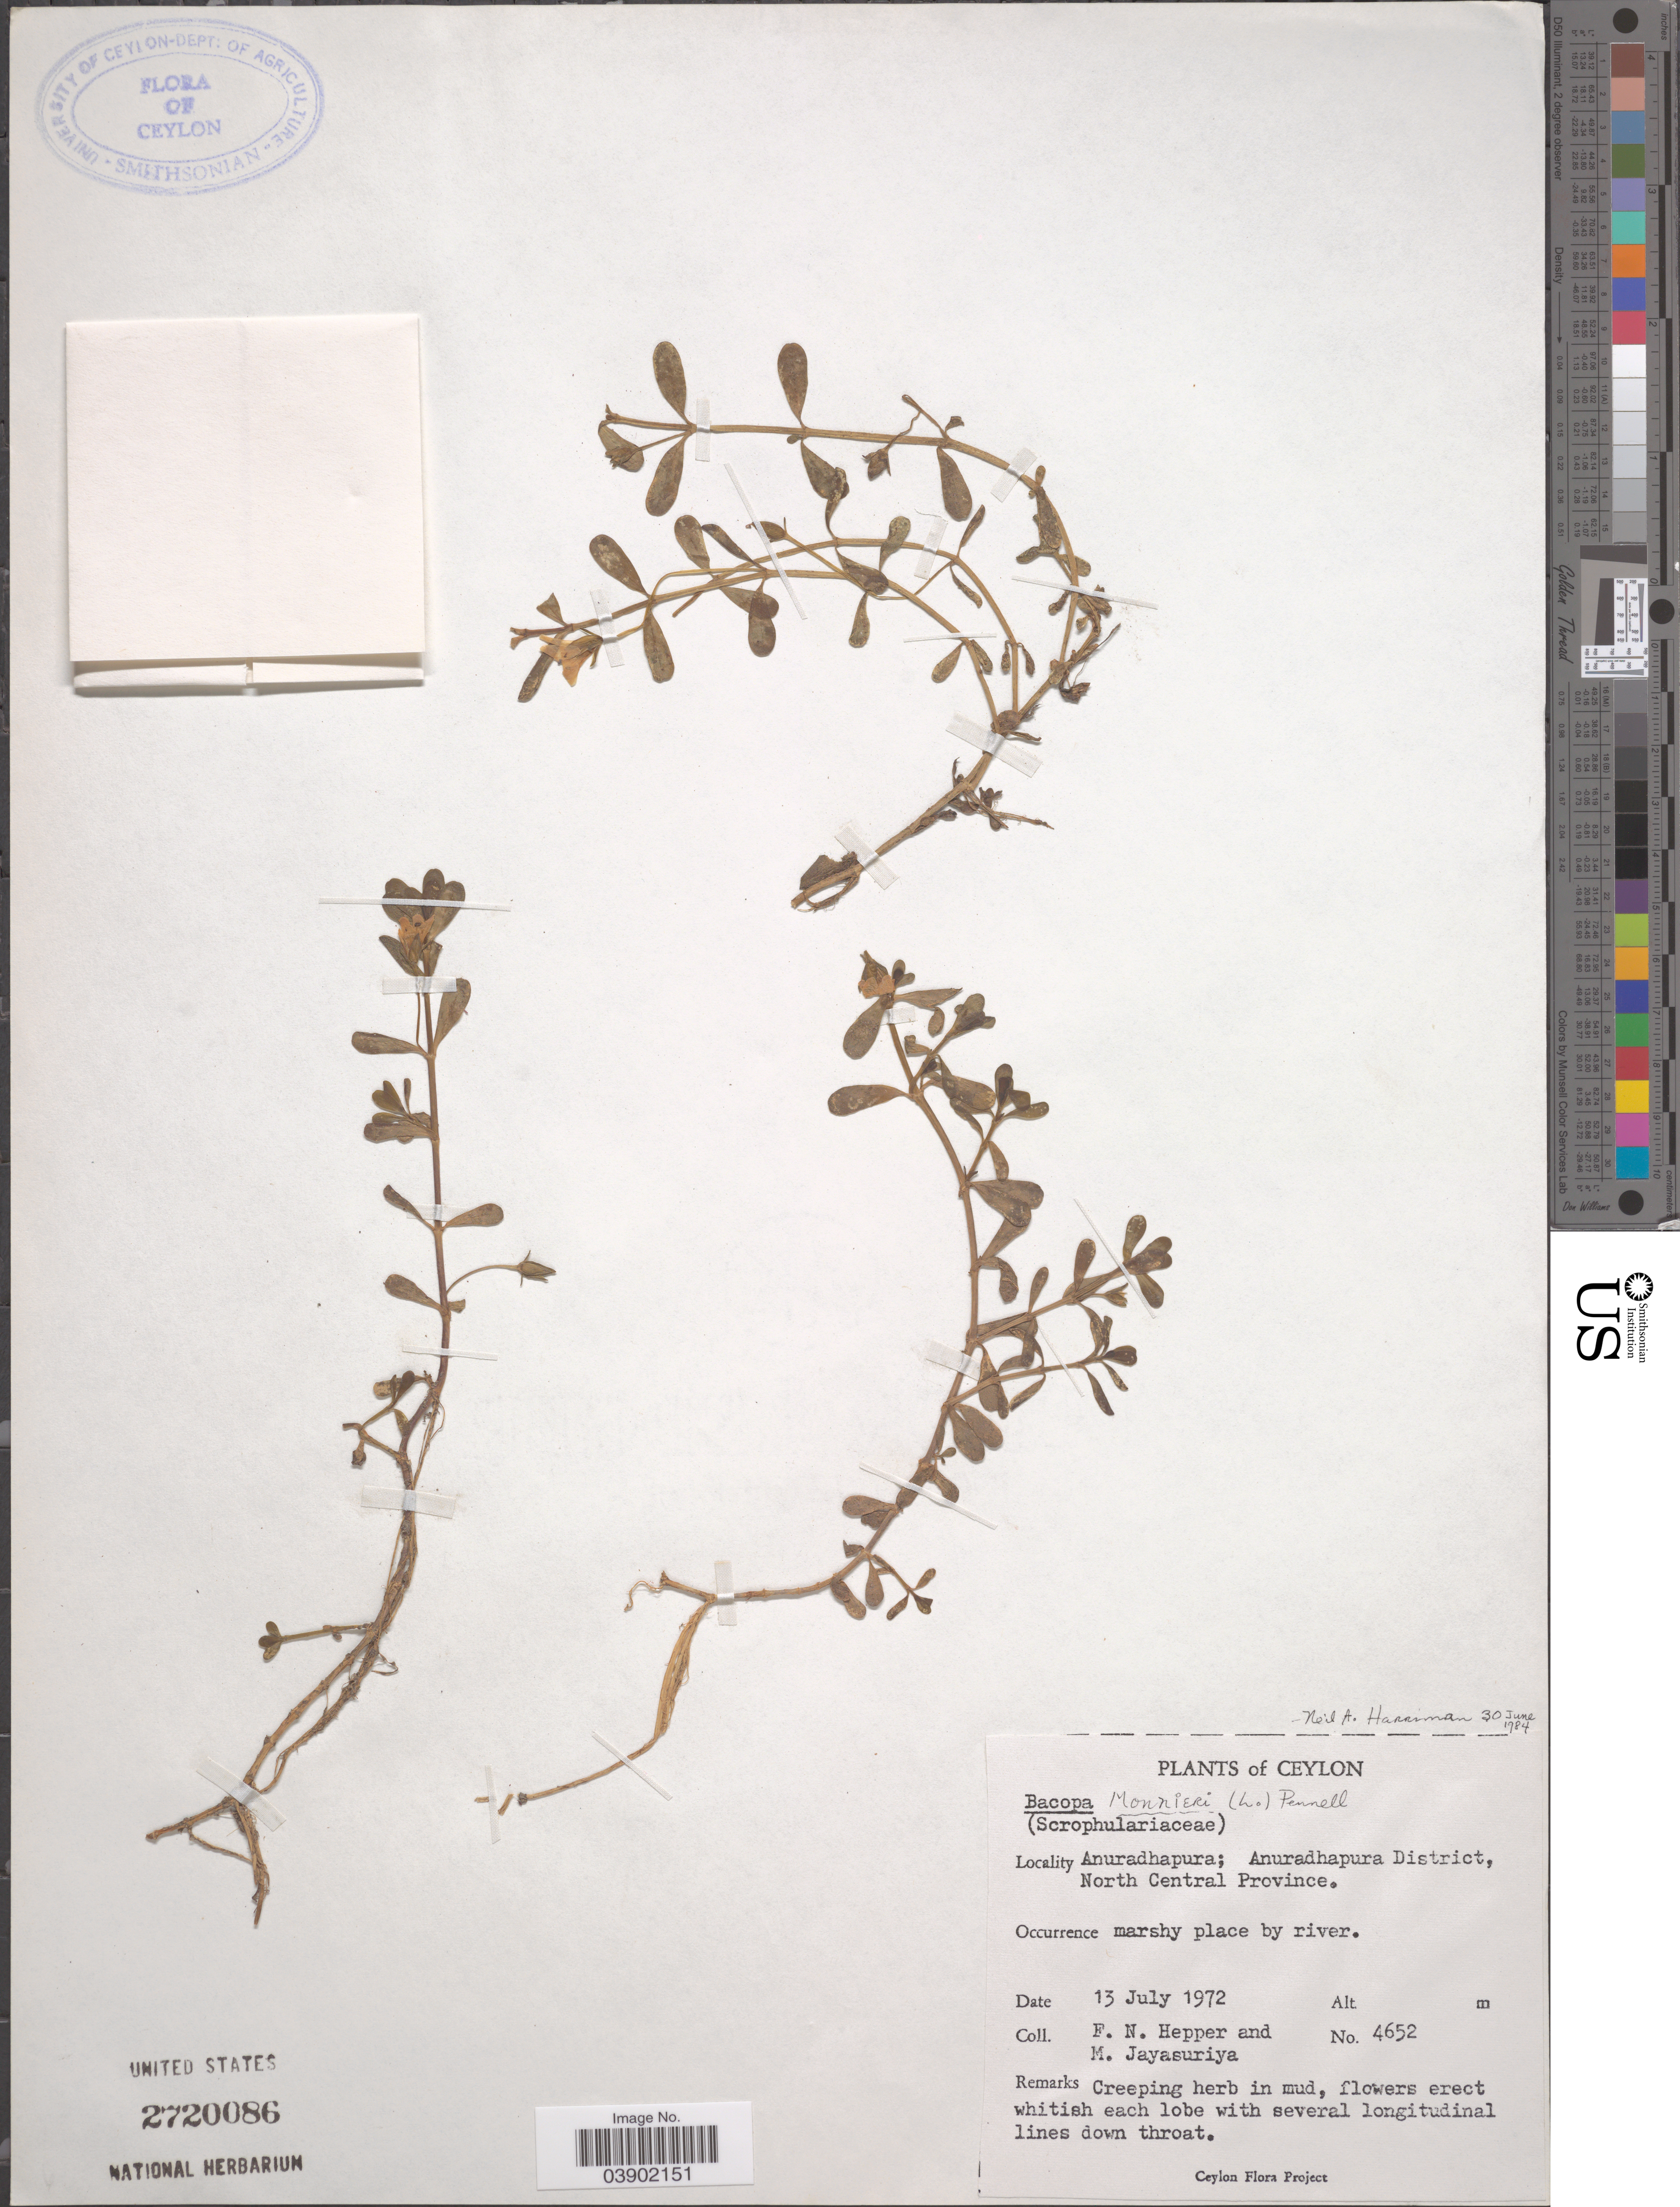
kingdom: Plantae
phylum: Tracheophyta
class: Magnoliopsida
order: Lamiales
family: Plantaginaceae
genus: Bacopa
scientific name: Bacopa monnieri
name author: (L.) Wettst.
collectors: F. Hepper & M. Jayasuriya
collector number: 4652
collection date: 1972-07-13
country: Sri Lanka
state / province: North Central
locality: Ceylon. Anuradhapura; Anuradhapura District.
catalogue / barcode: US 2720086